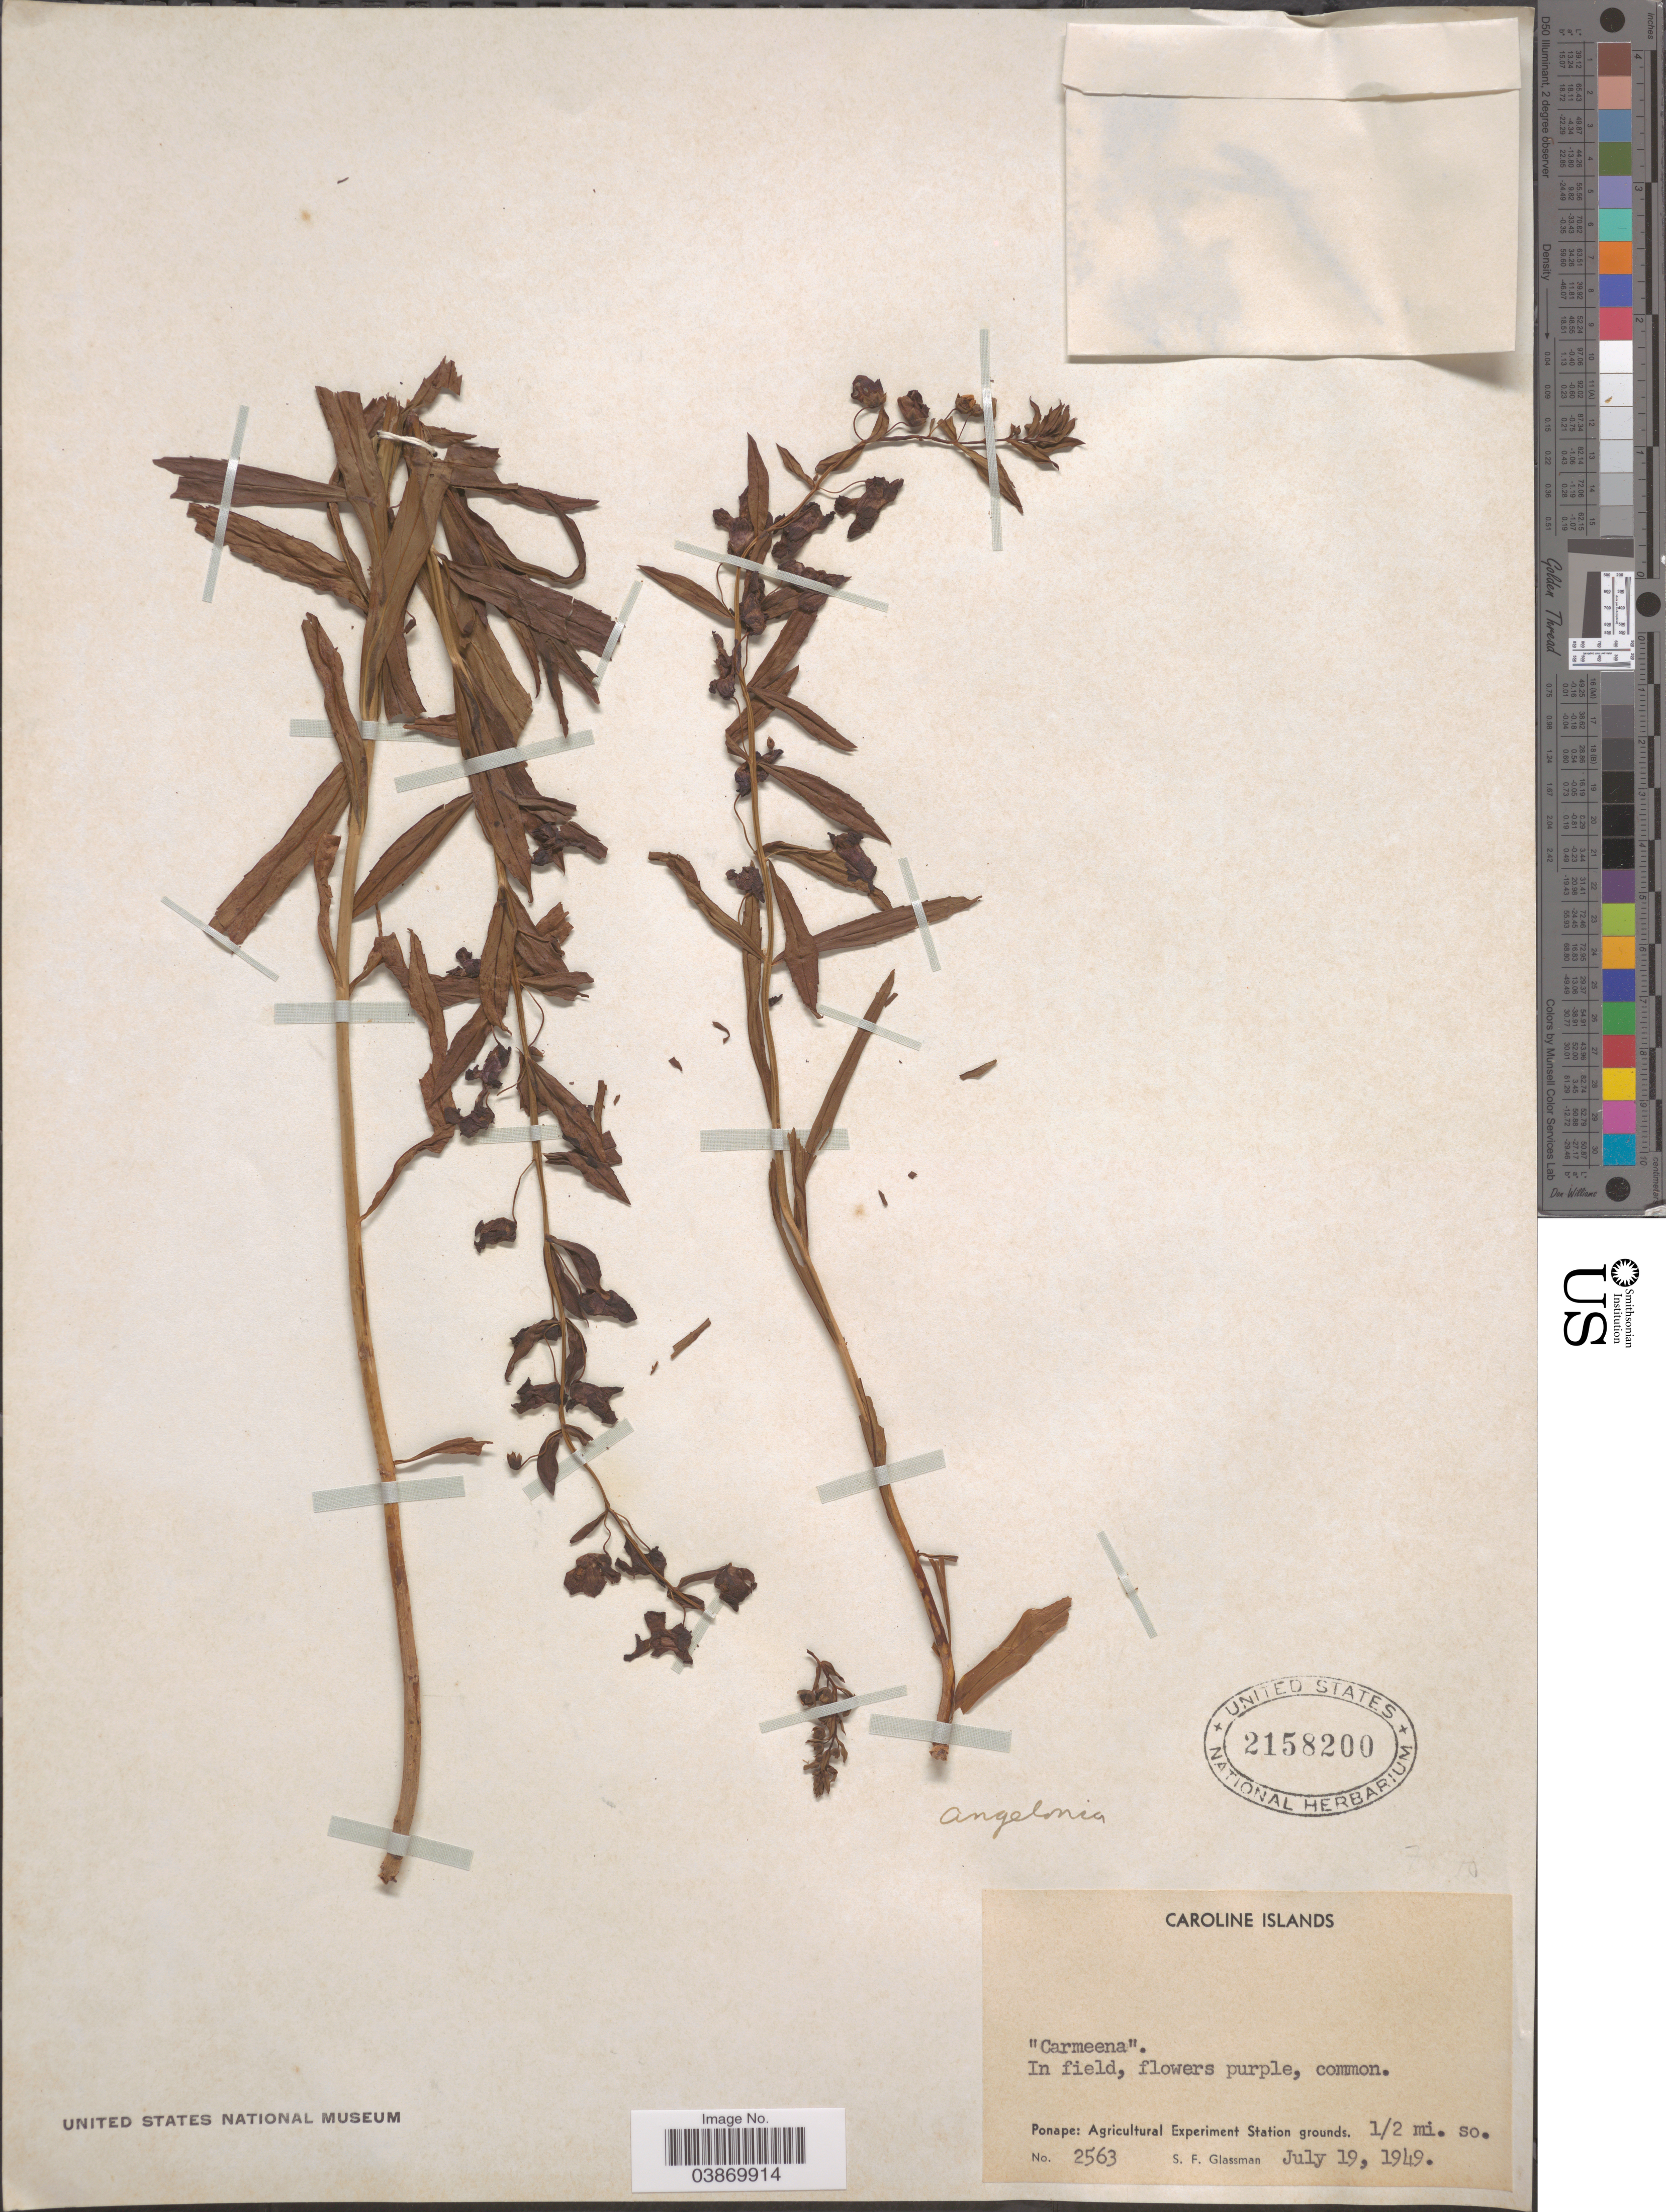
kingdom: Plantae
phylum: Tracheophyta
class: Magnoliopsida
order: Lamiales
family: Plantaginaceae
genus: Angelonia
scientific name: Angelonia sp.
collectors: S. F. Glassman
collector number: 2563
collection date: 1949-07-19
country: Micronesia, Federated States of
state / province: Pohnpei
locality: Caroline Islands. Ponape: Agricultural Experiment Station grounds. ½ mi. so.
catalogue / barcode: US 2158200